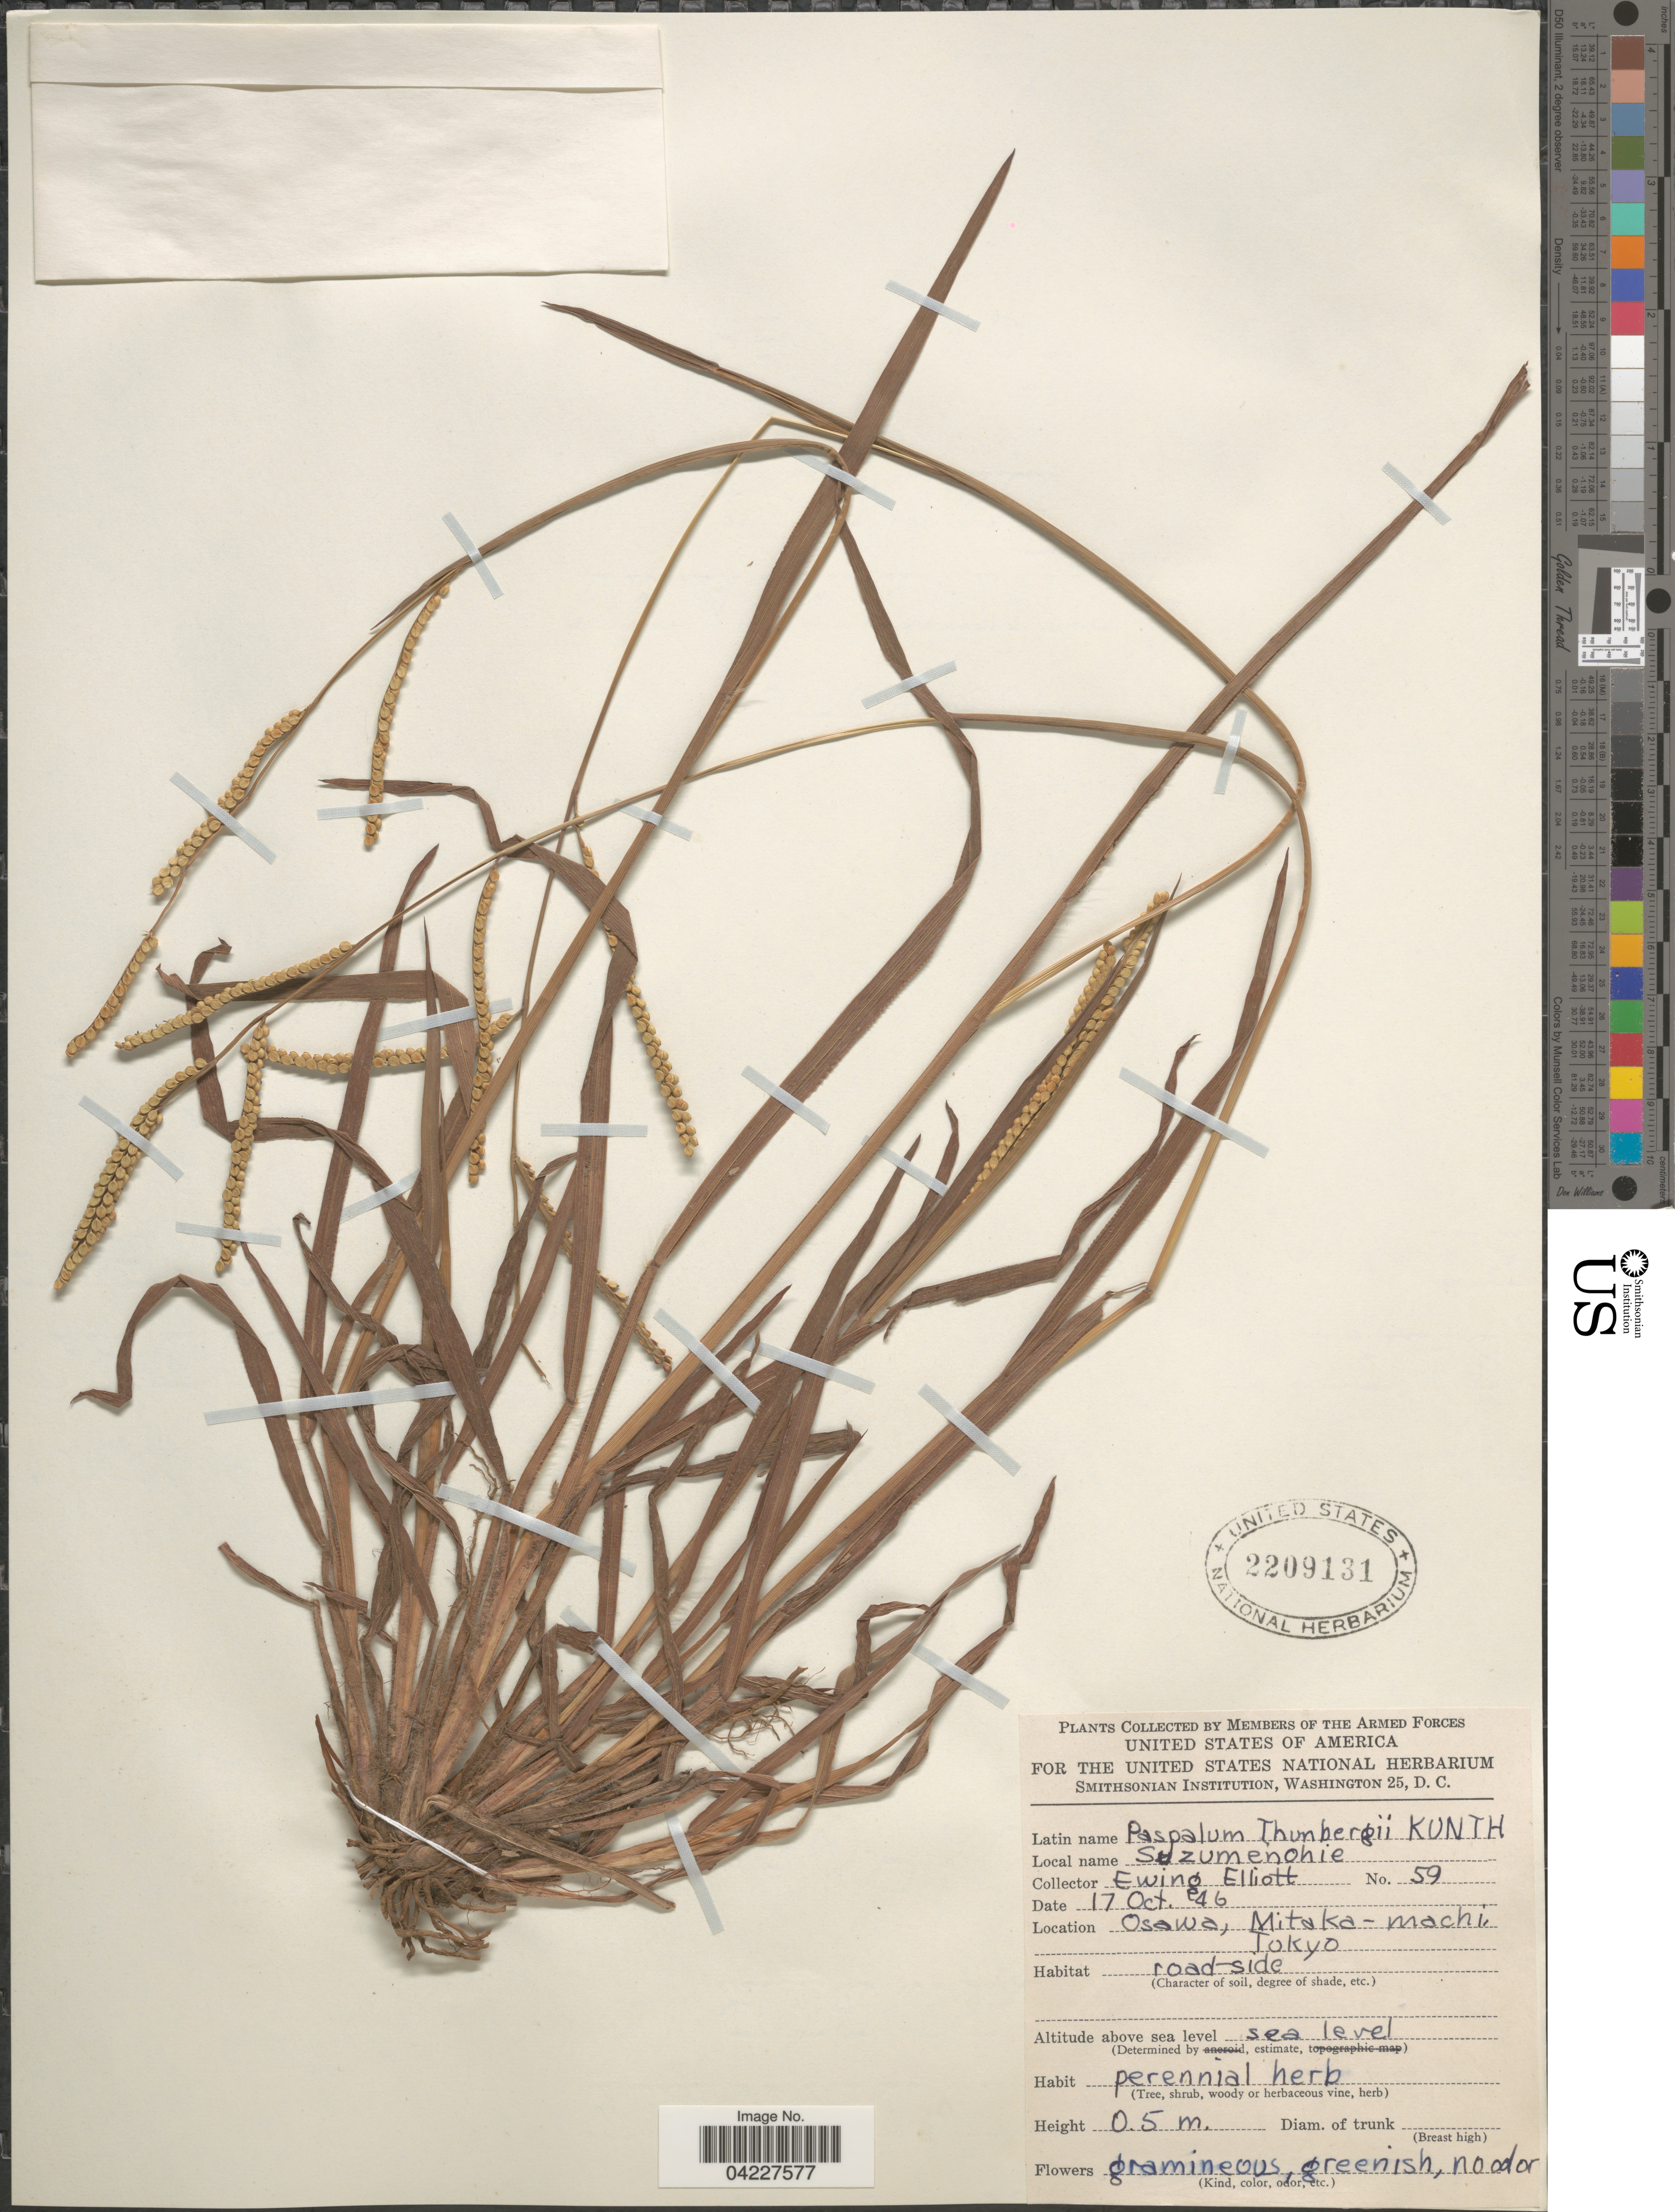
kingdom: Plantae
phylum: Tracheophyta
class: Liliopsida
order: Poales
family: Poaceae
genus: Paspalum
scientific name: Paspalum thunbergii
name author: Kunth ex Steud.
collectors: E. Elliott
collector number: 59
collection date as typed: Transcribed d/m/y: 17/10/46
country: Japan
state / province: Tokyo, Federal City of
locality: Osawa, Mitaka-machi.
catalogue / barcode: US 2209131